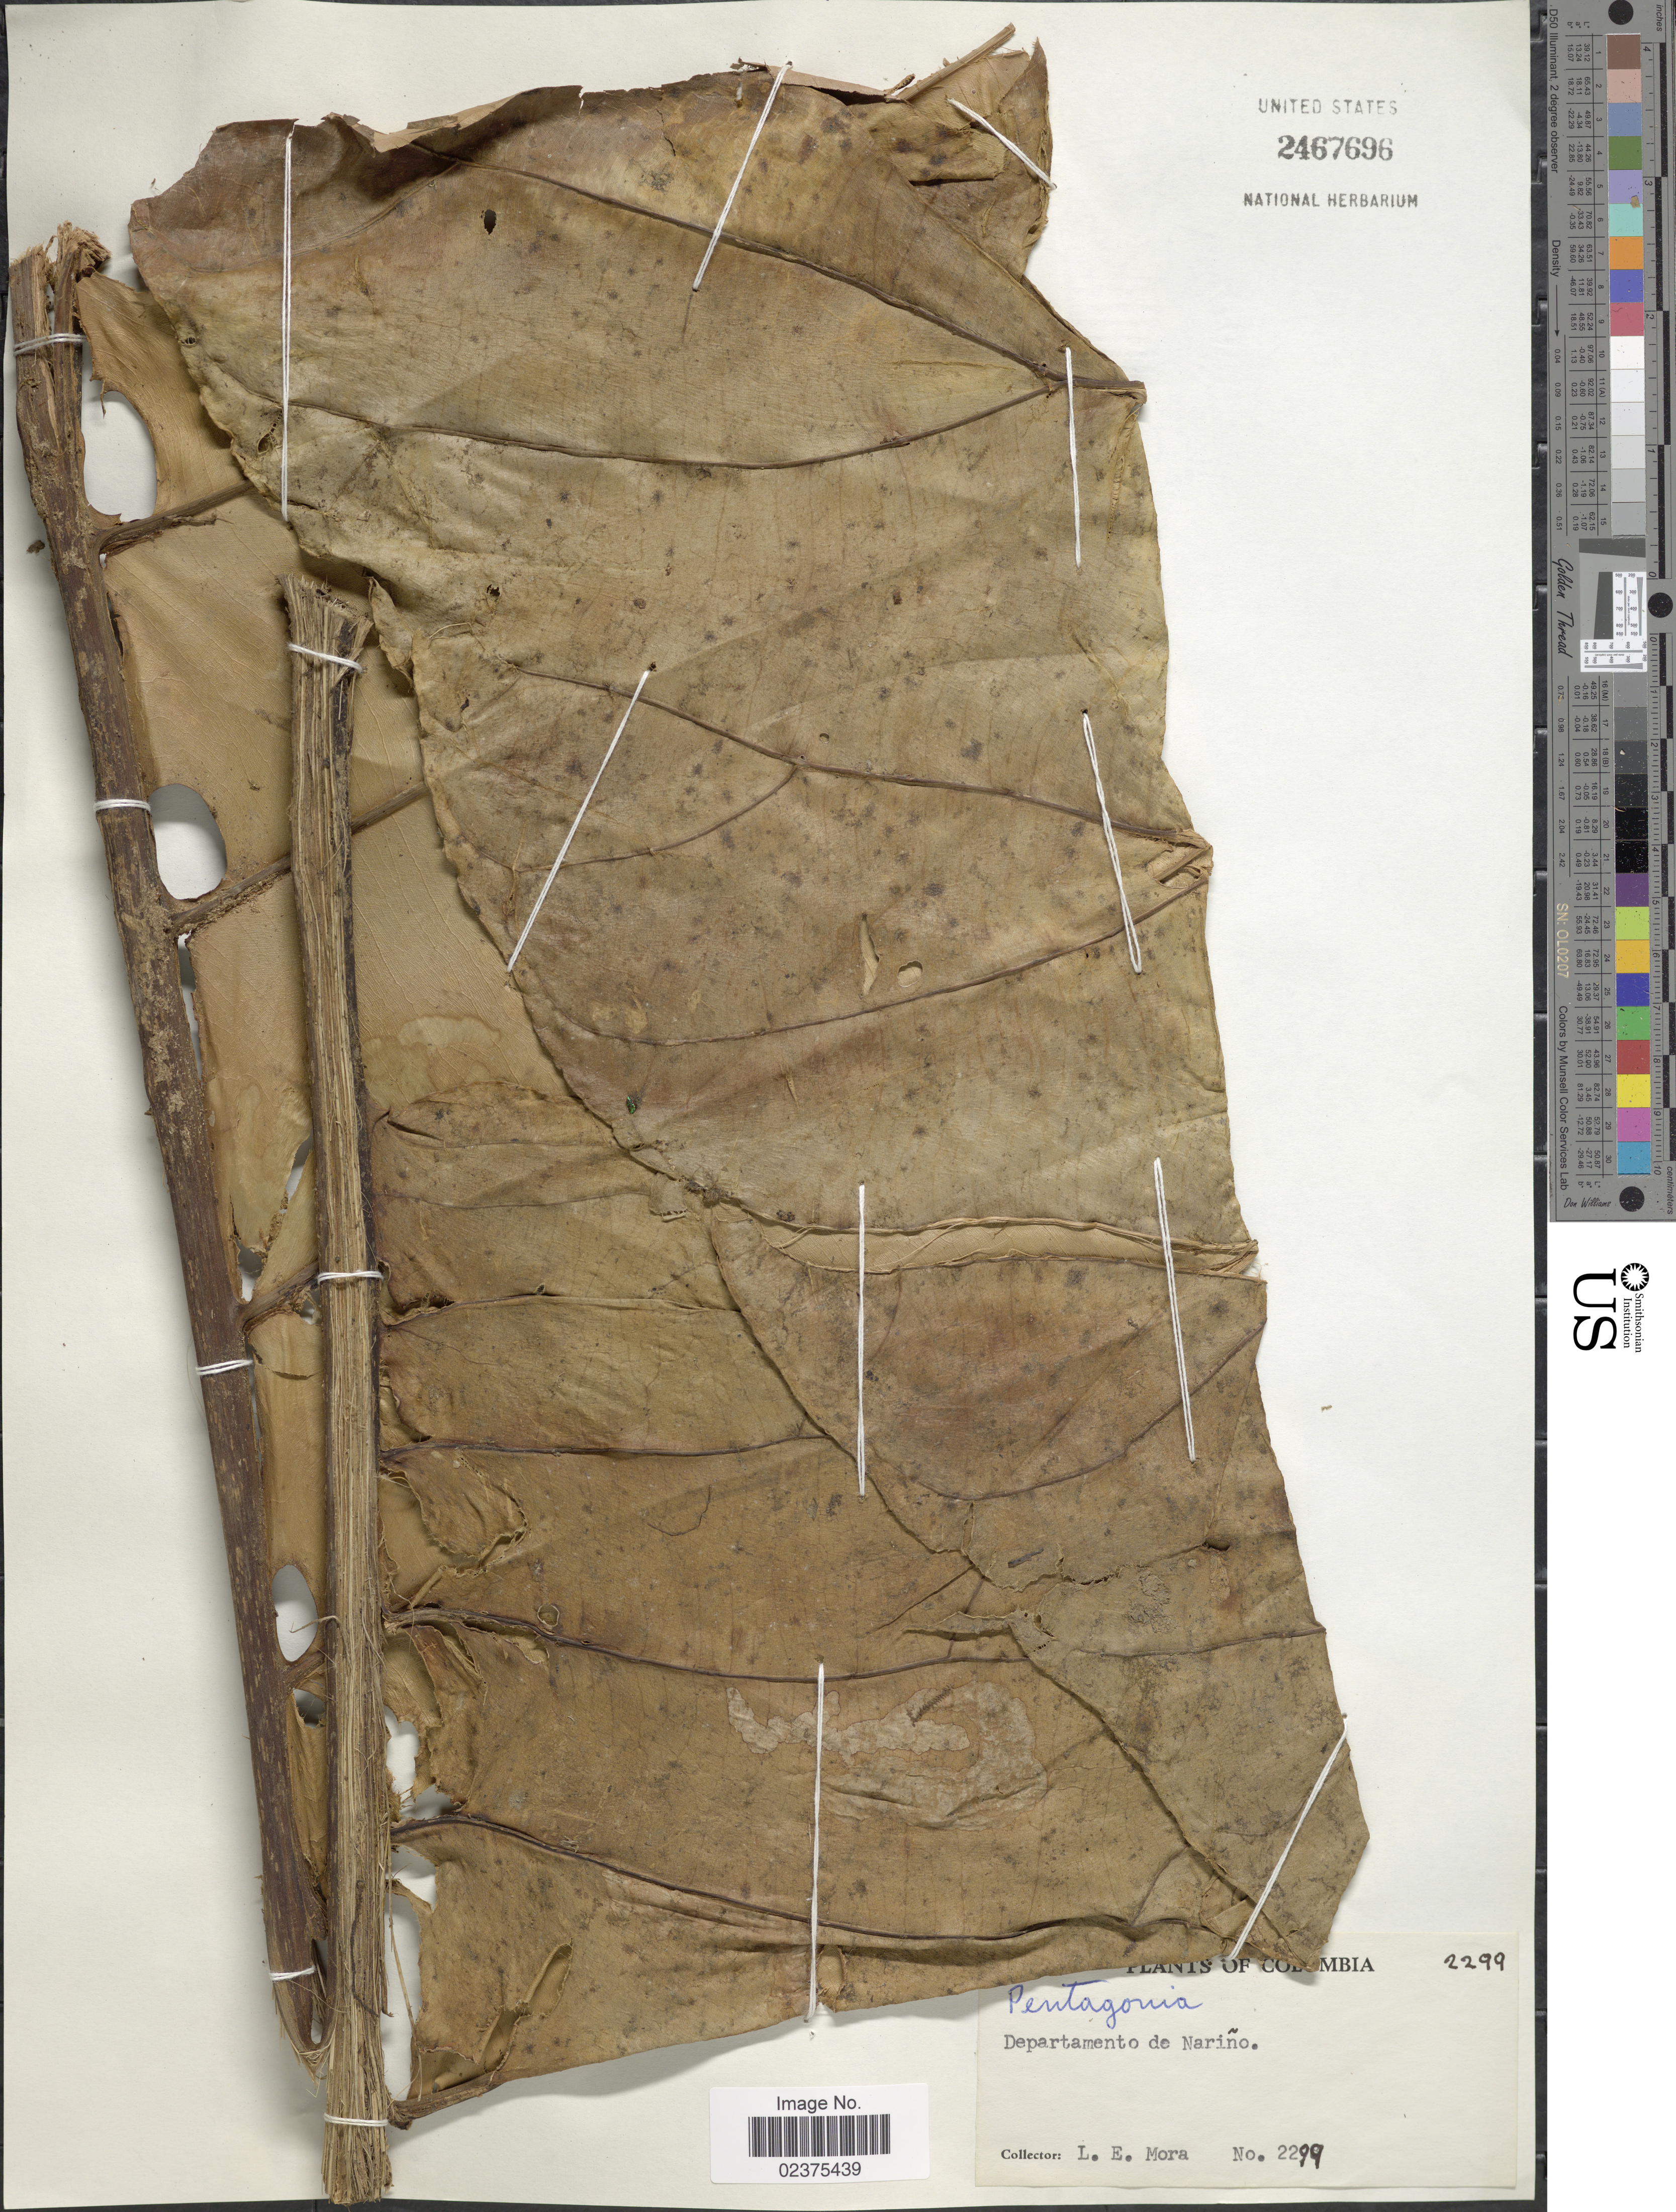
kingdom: Plantae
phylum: Tracheophyta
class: Magnoliopsida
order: Gentianales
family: Rubiaceae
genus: Pentagonia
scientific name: Pentagonia sp.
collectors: L. Mora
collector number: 2299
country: Colombia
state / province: Nariño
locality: Departamento de Nariño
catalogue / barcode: US 2467696